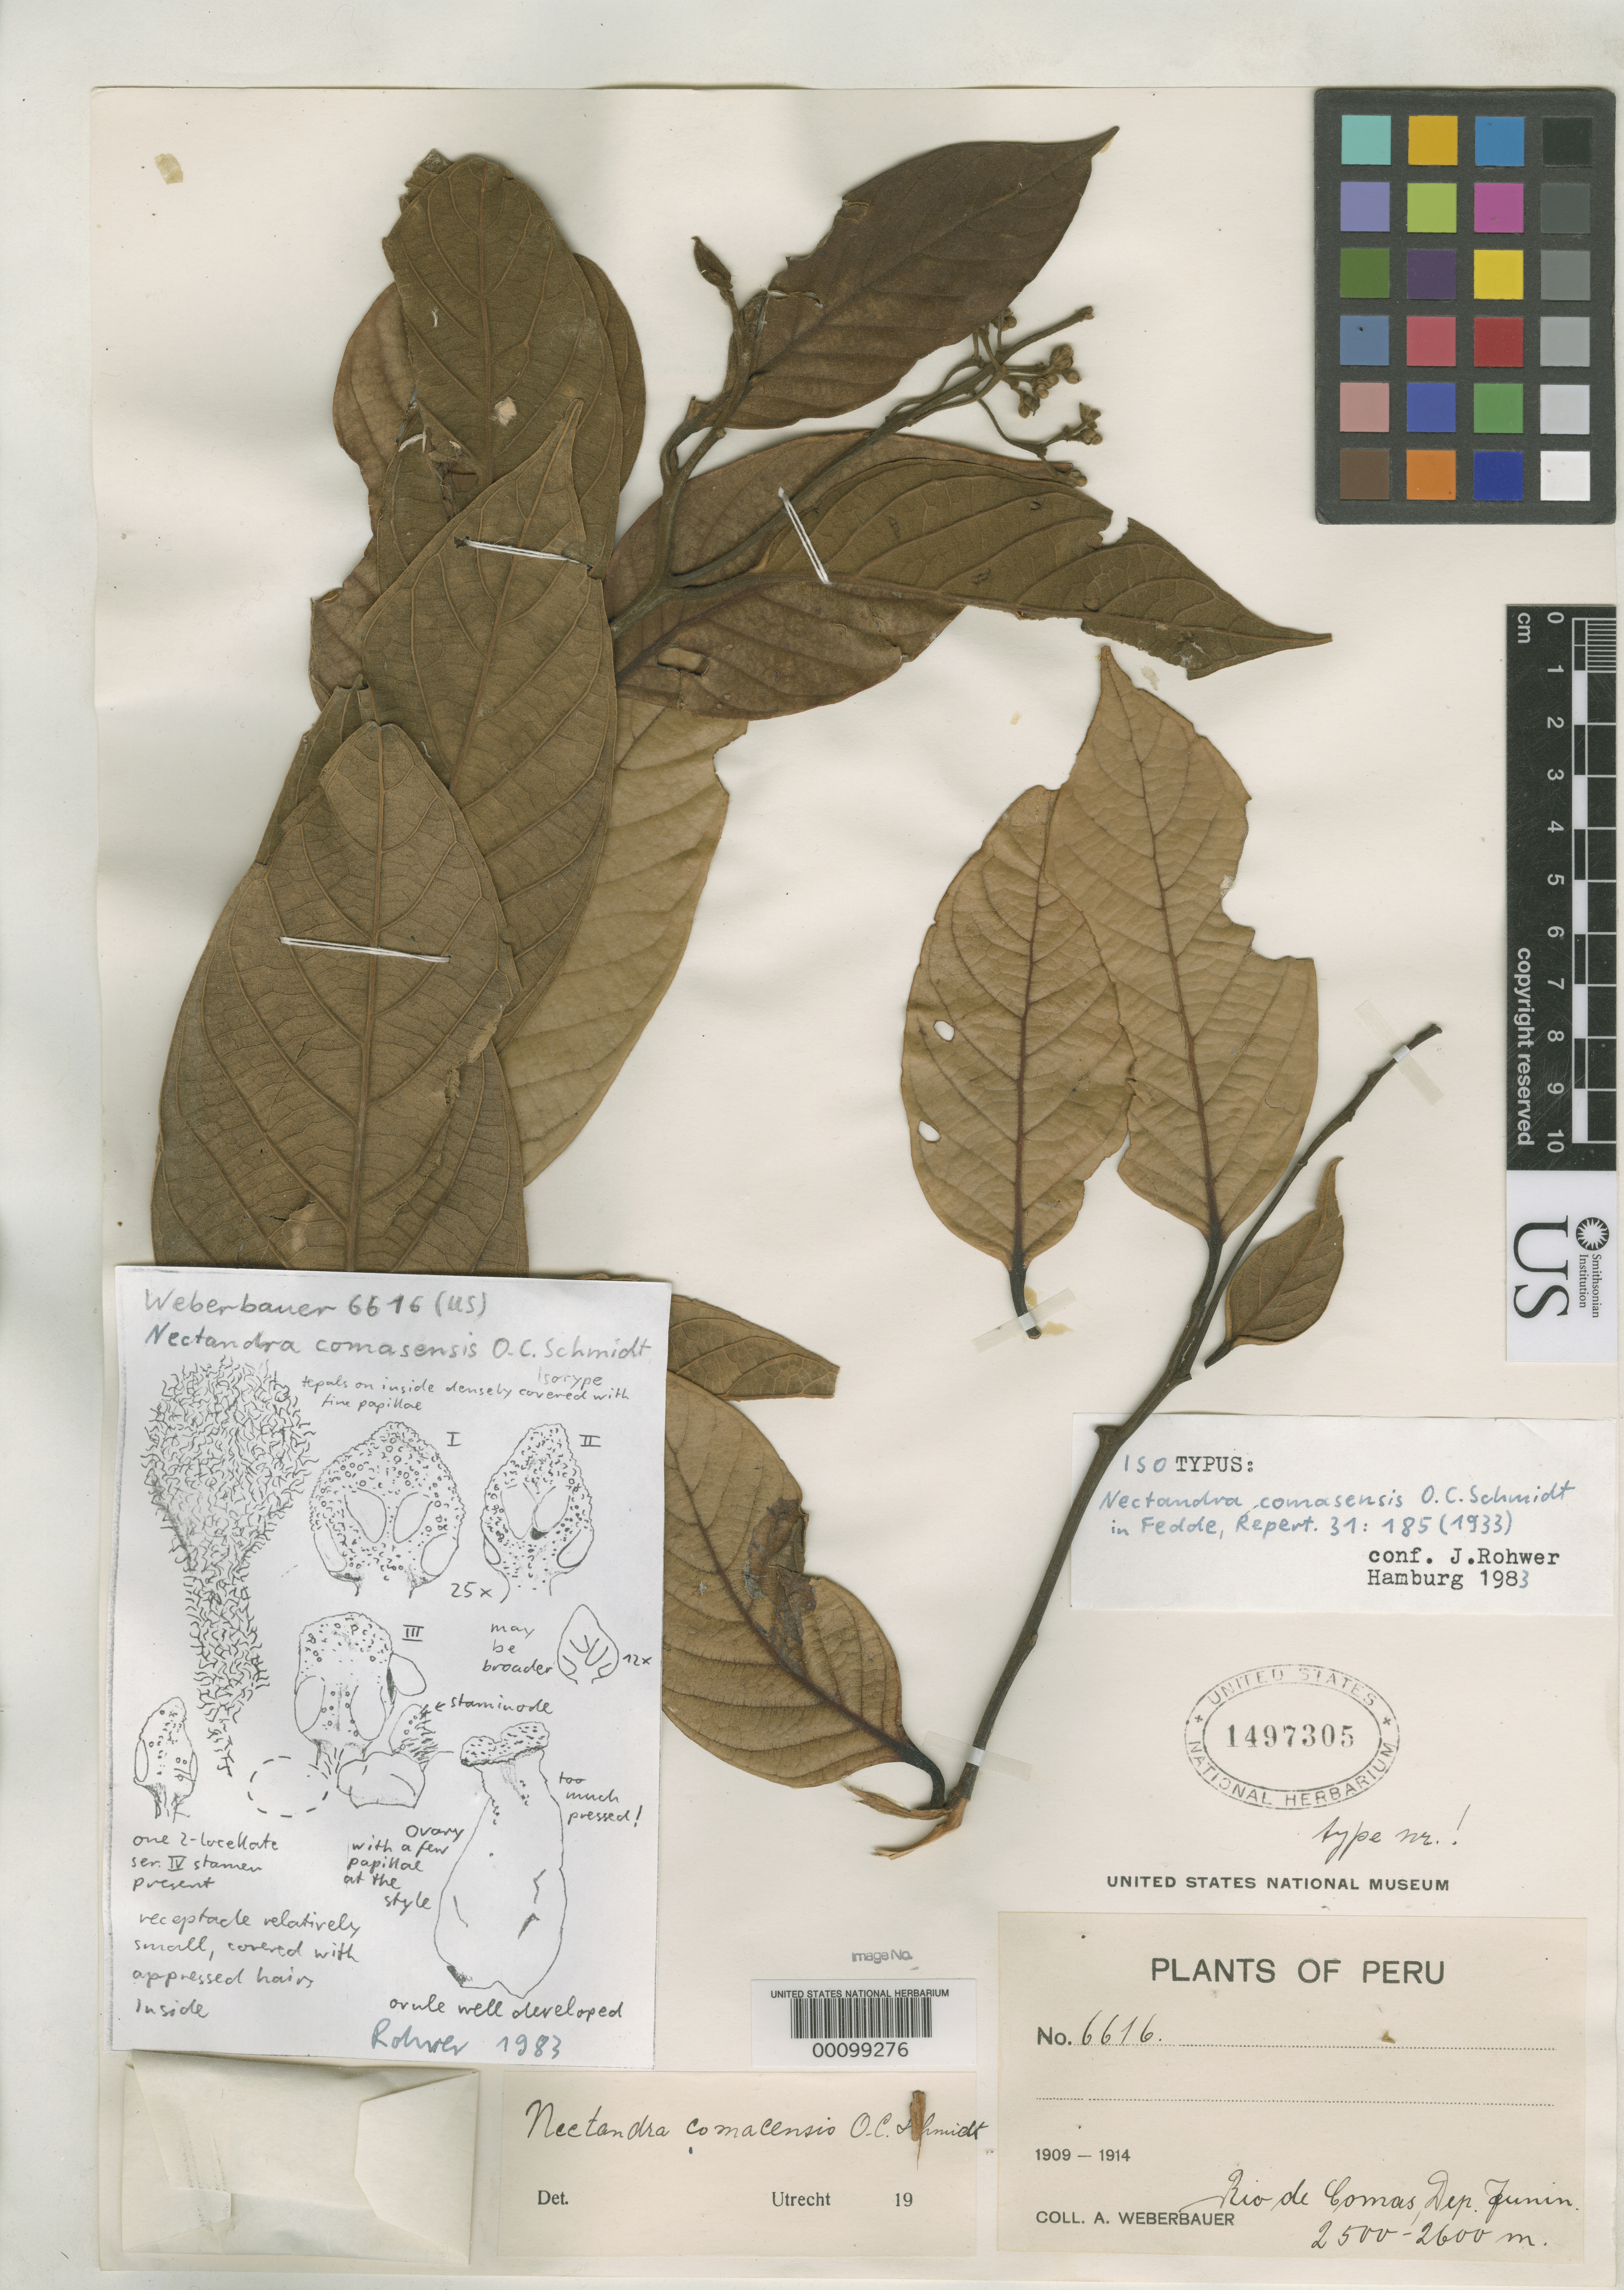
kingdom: Plantae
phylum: Tracheophyta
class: Magnoliopsida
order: Laurales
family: Lauraceae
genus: Nectandra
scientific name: Nectandra comasensis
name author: O.C. Schmidt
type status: Isotype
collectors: A. Weberbauer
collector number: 6616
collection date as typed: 22 Apr 1913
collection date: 1913-04-22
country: Peru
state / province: Junín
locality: Jauja, Comas, Rio Comas.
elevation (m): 2500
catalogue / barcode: US 1497305